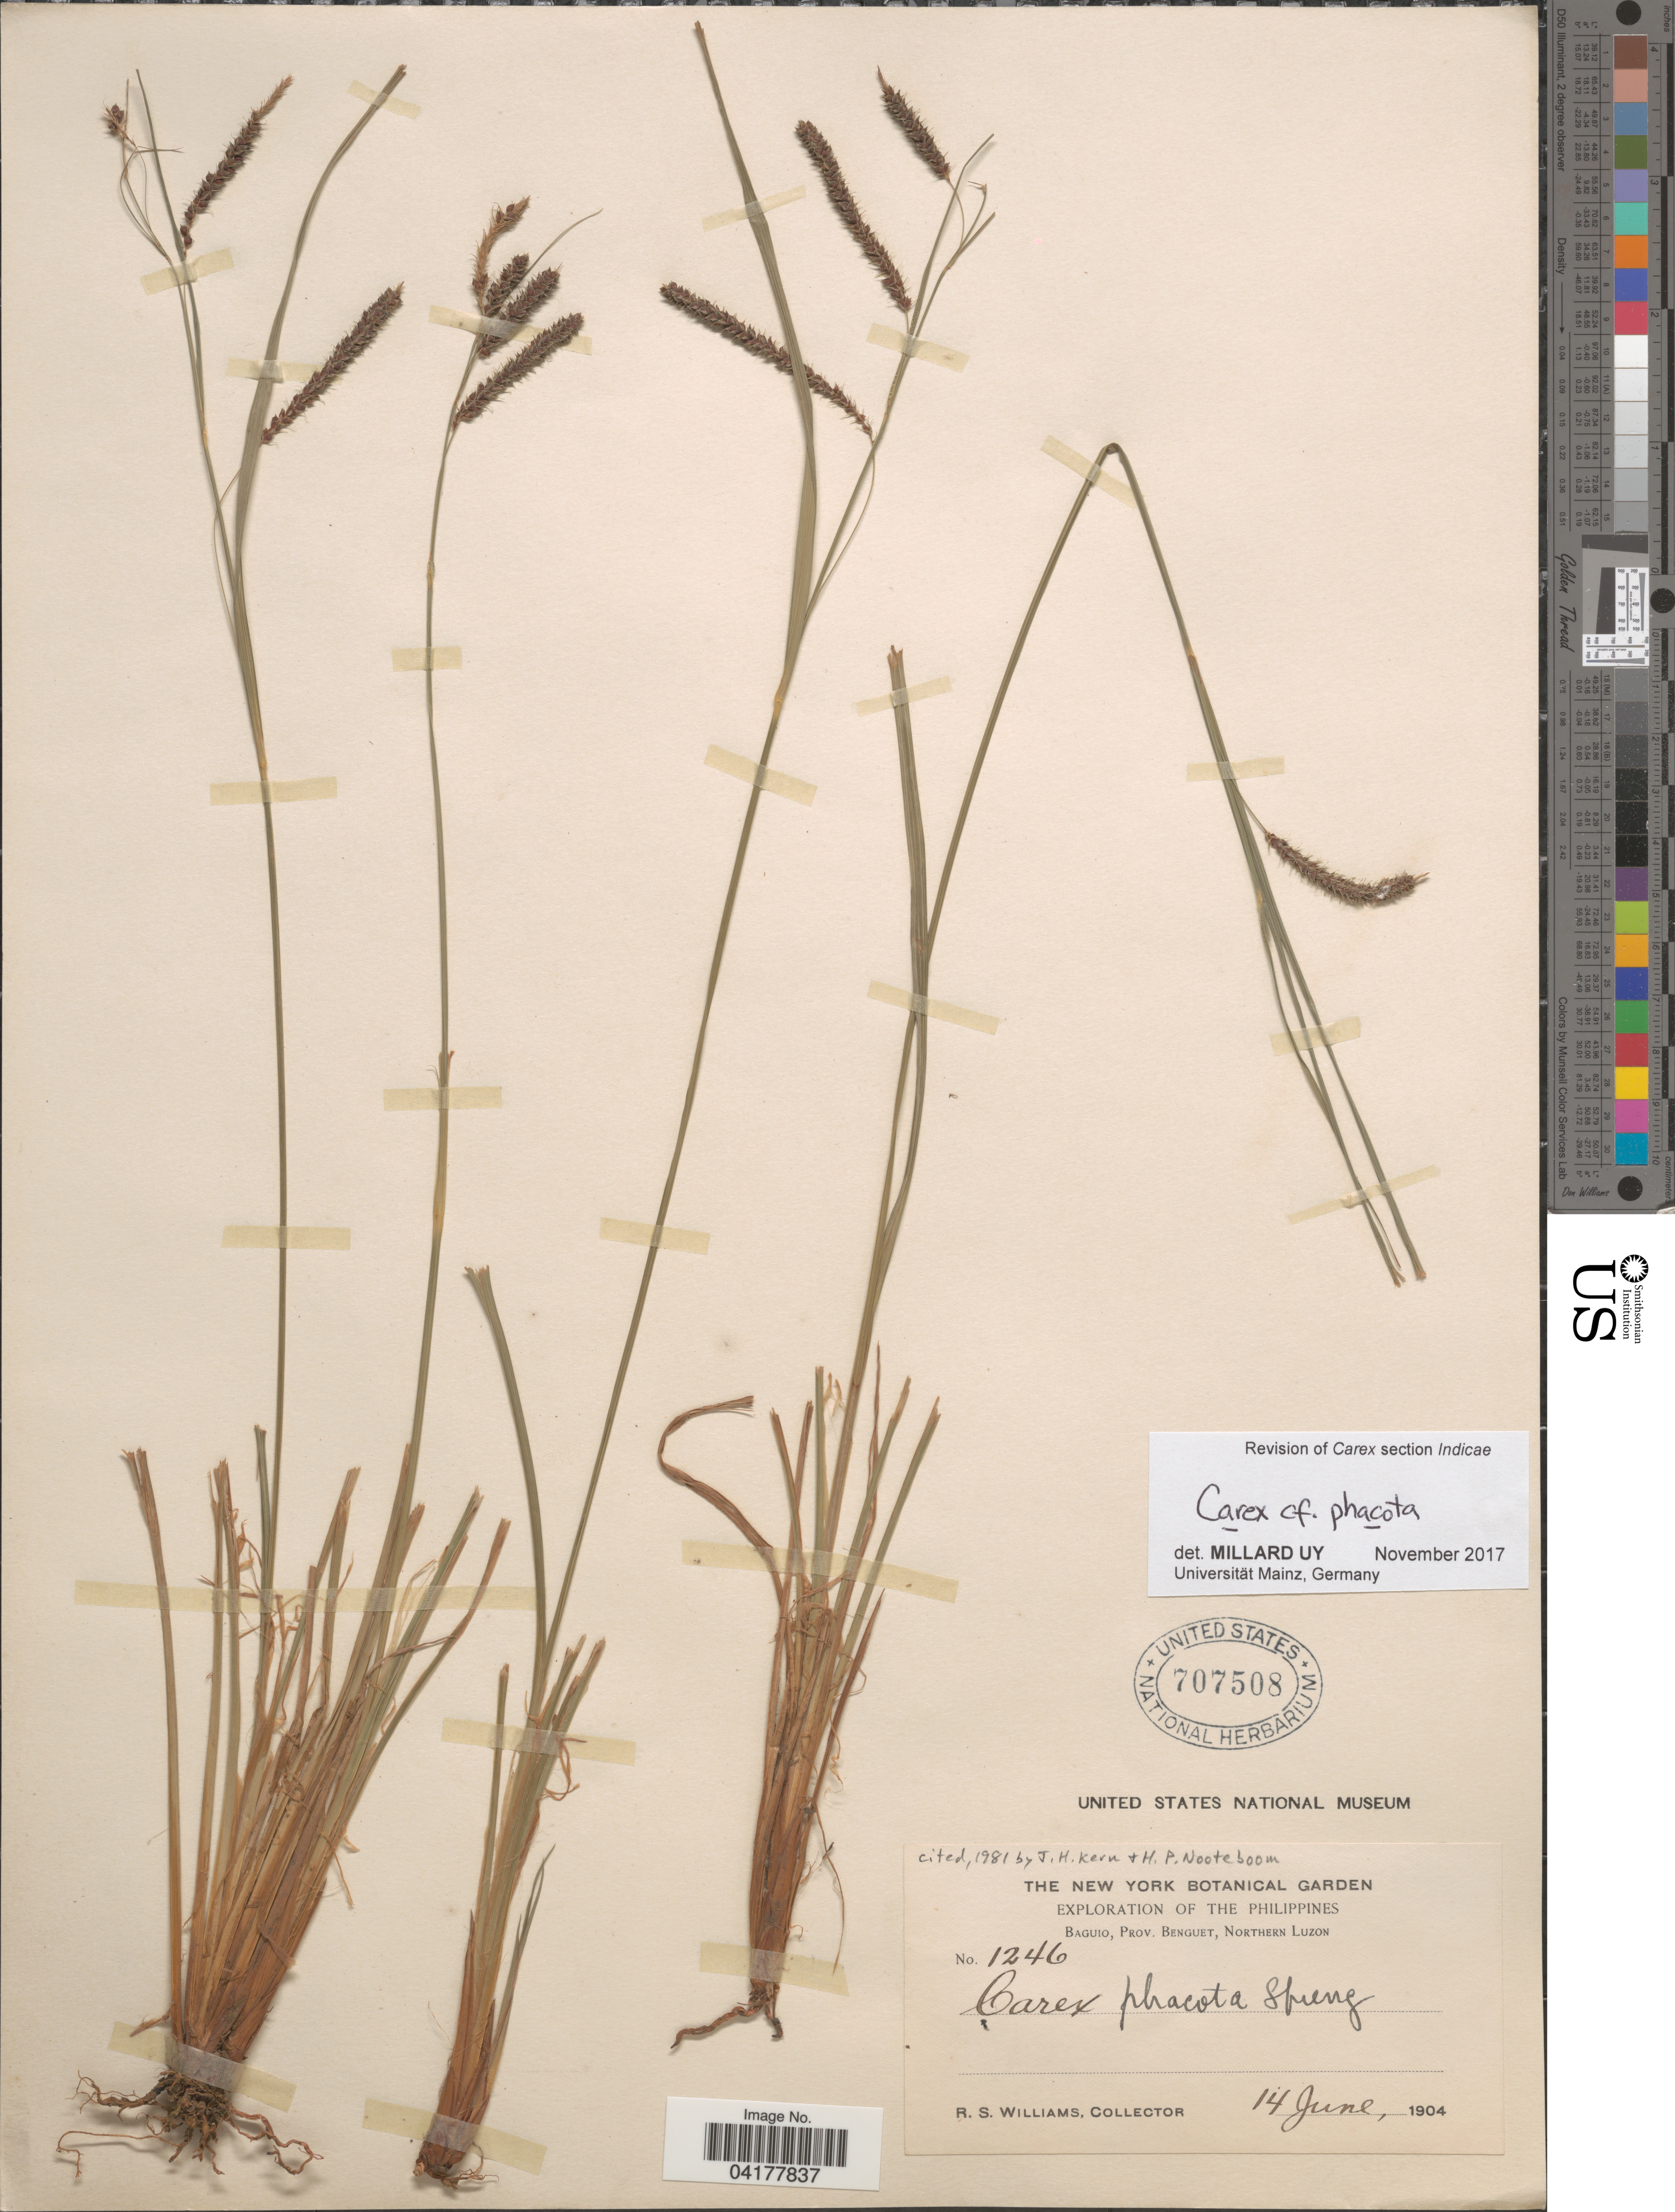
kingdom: Plantae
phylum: Tracheophyta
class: Liliopsida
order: Poales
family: Cyperaceae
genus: Carex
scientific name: Carex phacota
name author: Spreng.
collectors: R. S. Williams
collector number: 1246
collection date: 1904-06-14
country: Philippines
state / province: Cordillera (Administrative Region)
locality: Exploration of the Philippines. Baguio, Prov. Benguet, Northern Luzon.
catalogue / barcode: US 707508